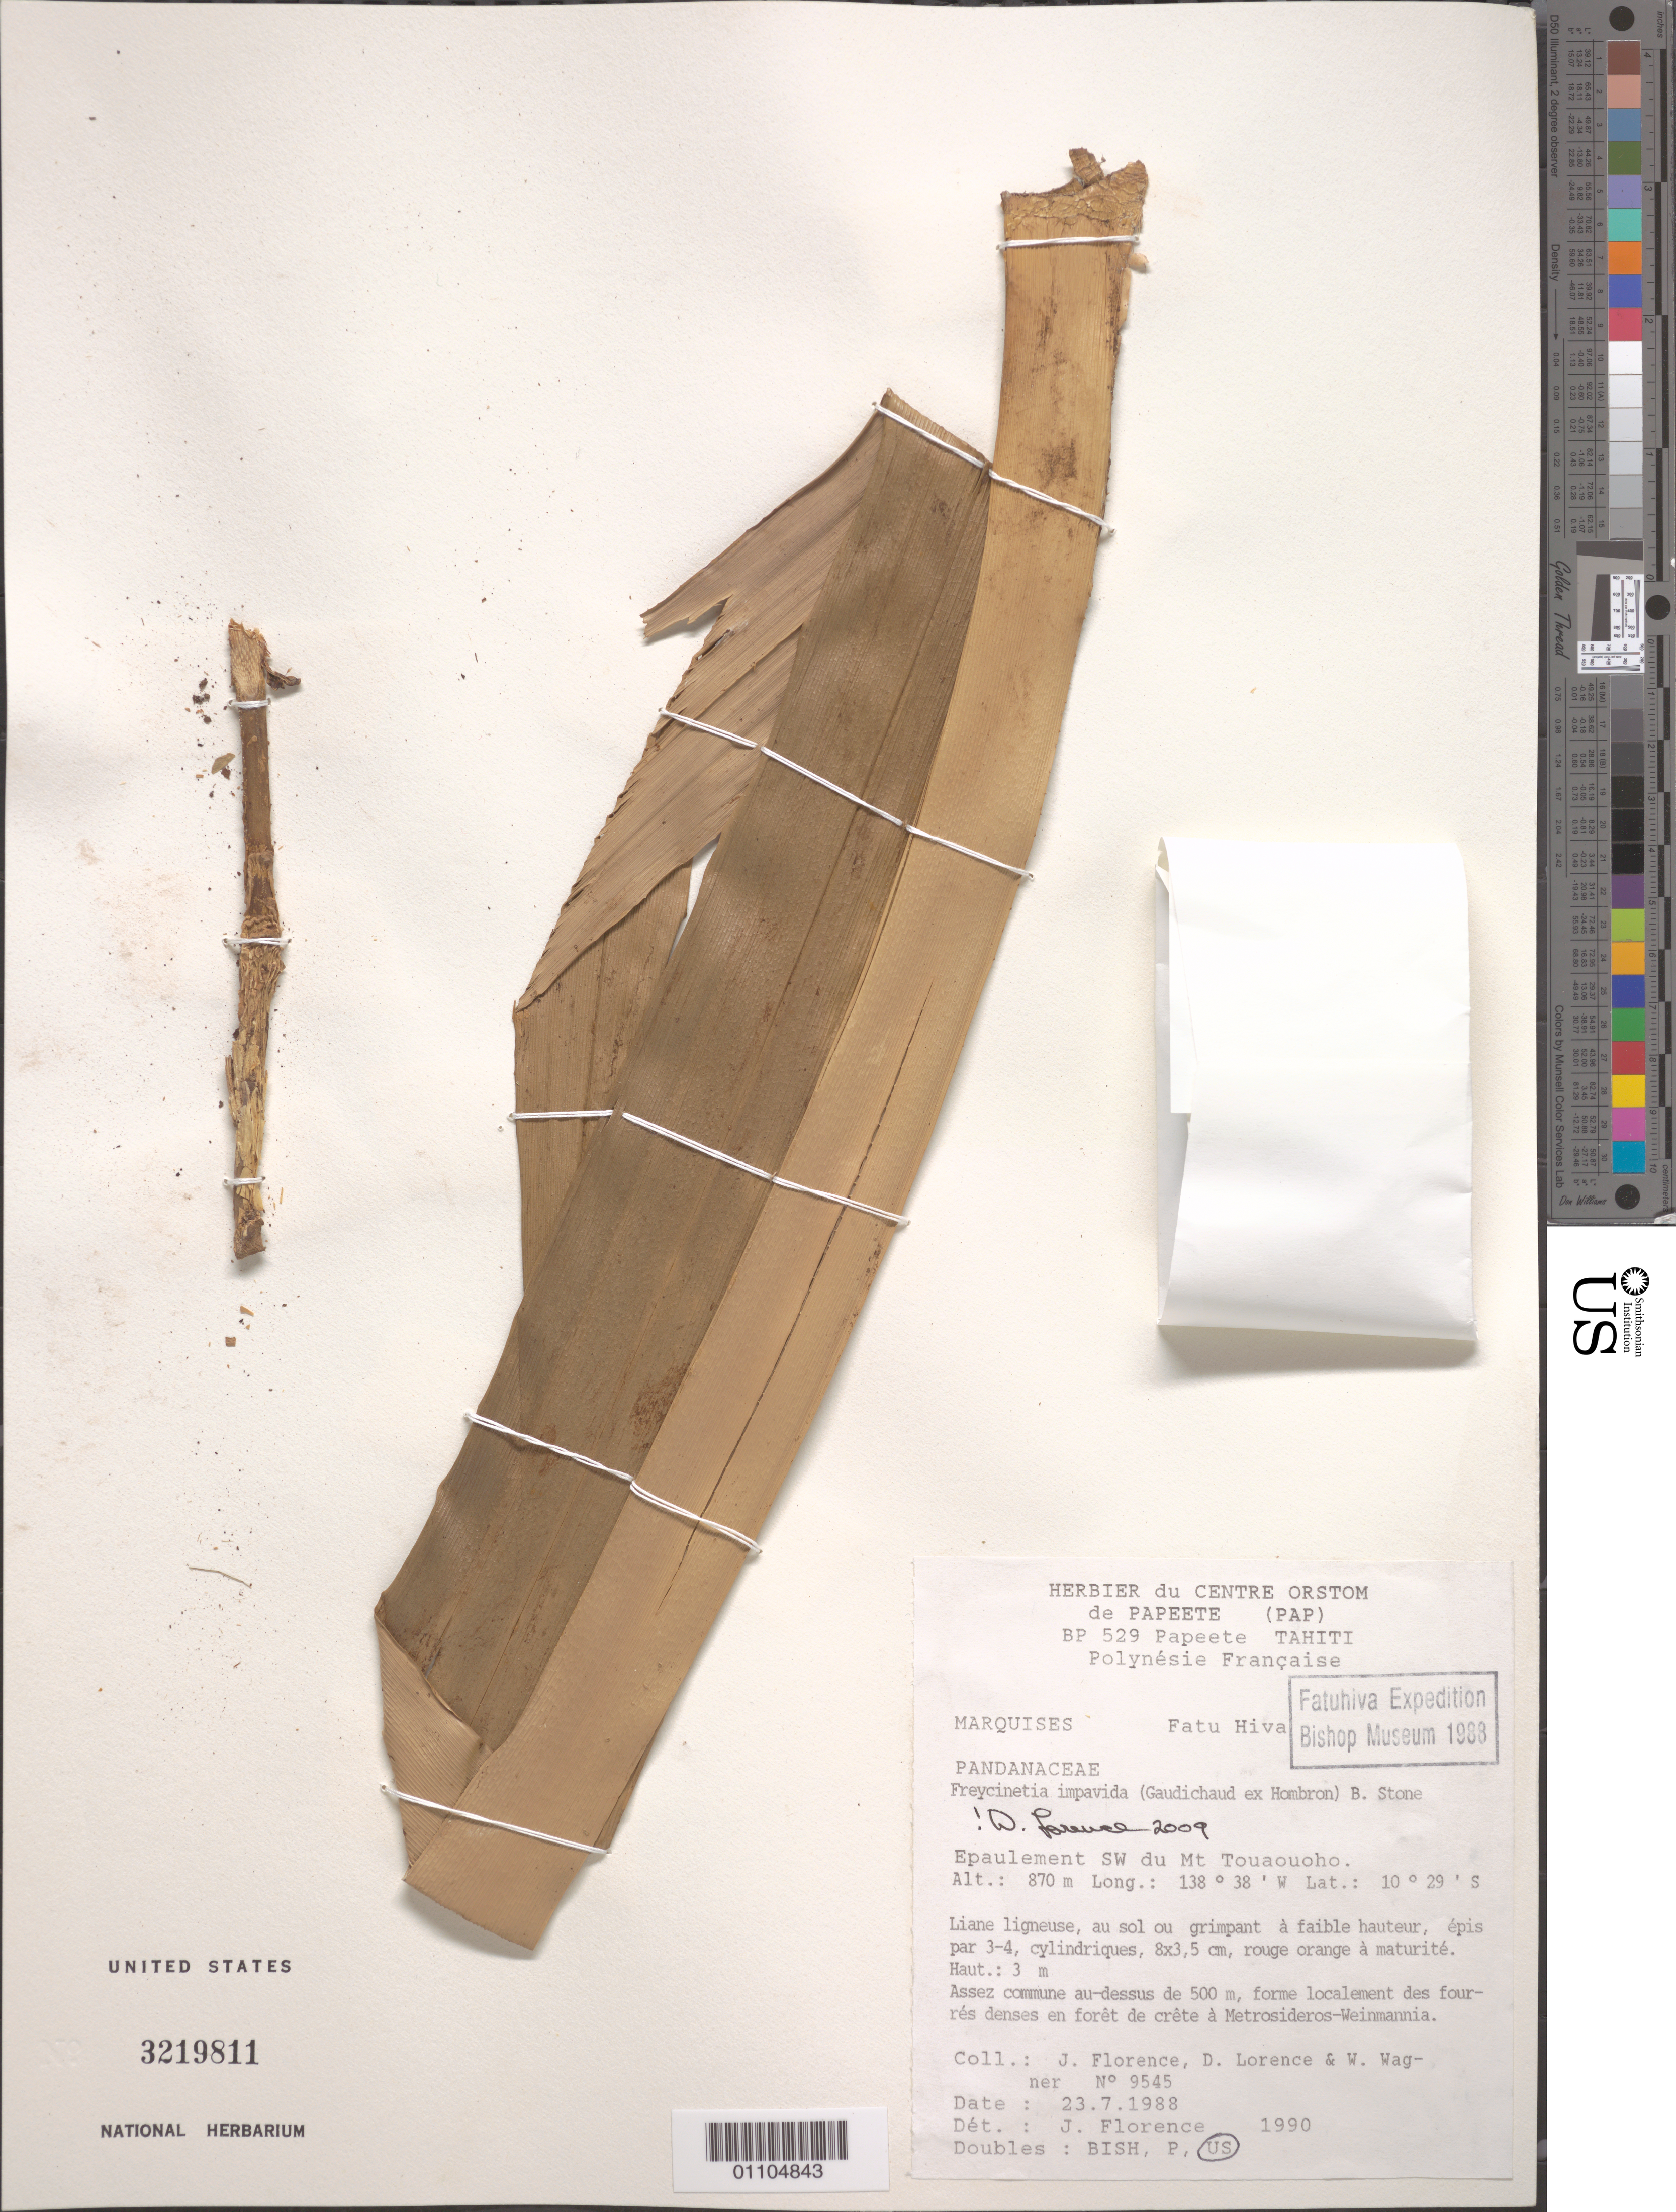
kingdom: Plantae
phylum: Tracheophyta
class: Liliopsida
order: Pandanales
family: Pandanaceae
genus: Freycinetia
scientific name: Freycinetia impavida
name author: (Hombr. & Jacquinot ex Decne.) B.C. Stone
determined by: Florence, J.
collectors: J. Florence, D. Lorence & W. L. Wagner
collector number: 9545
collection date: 1988-07-23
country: French Polynesia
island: Fatu Hiva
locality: Epaulement SW du Mt. Touaouoho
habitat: En forêt de crête à Metrosideros-Weinmannia. Assez commun au-dessus de 500 m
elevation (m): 870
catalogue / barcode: US 3219811